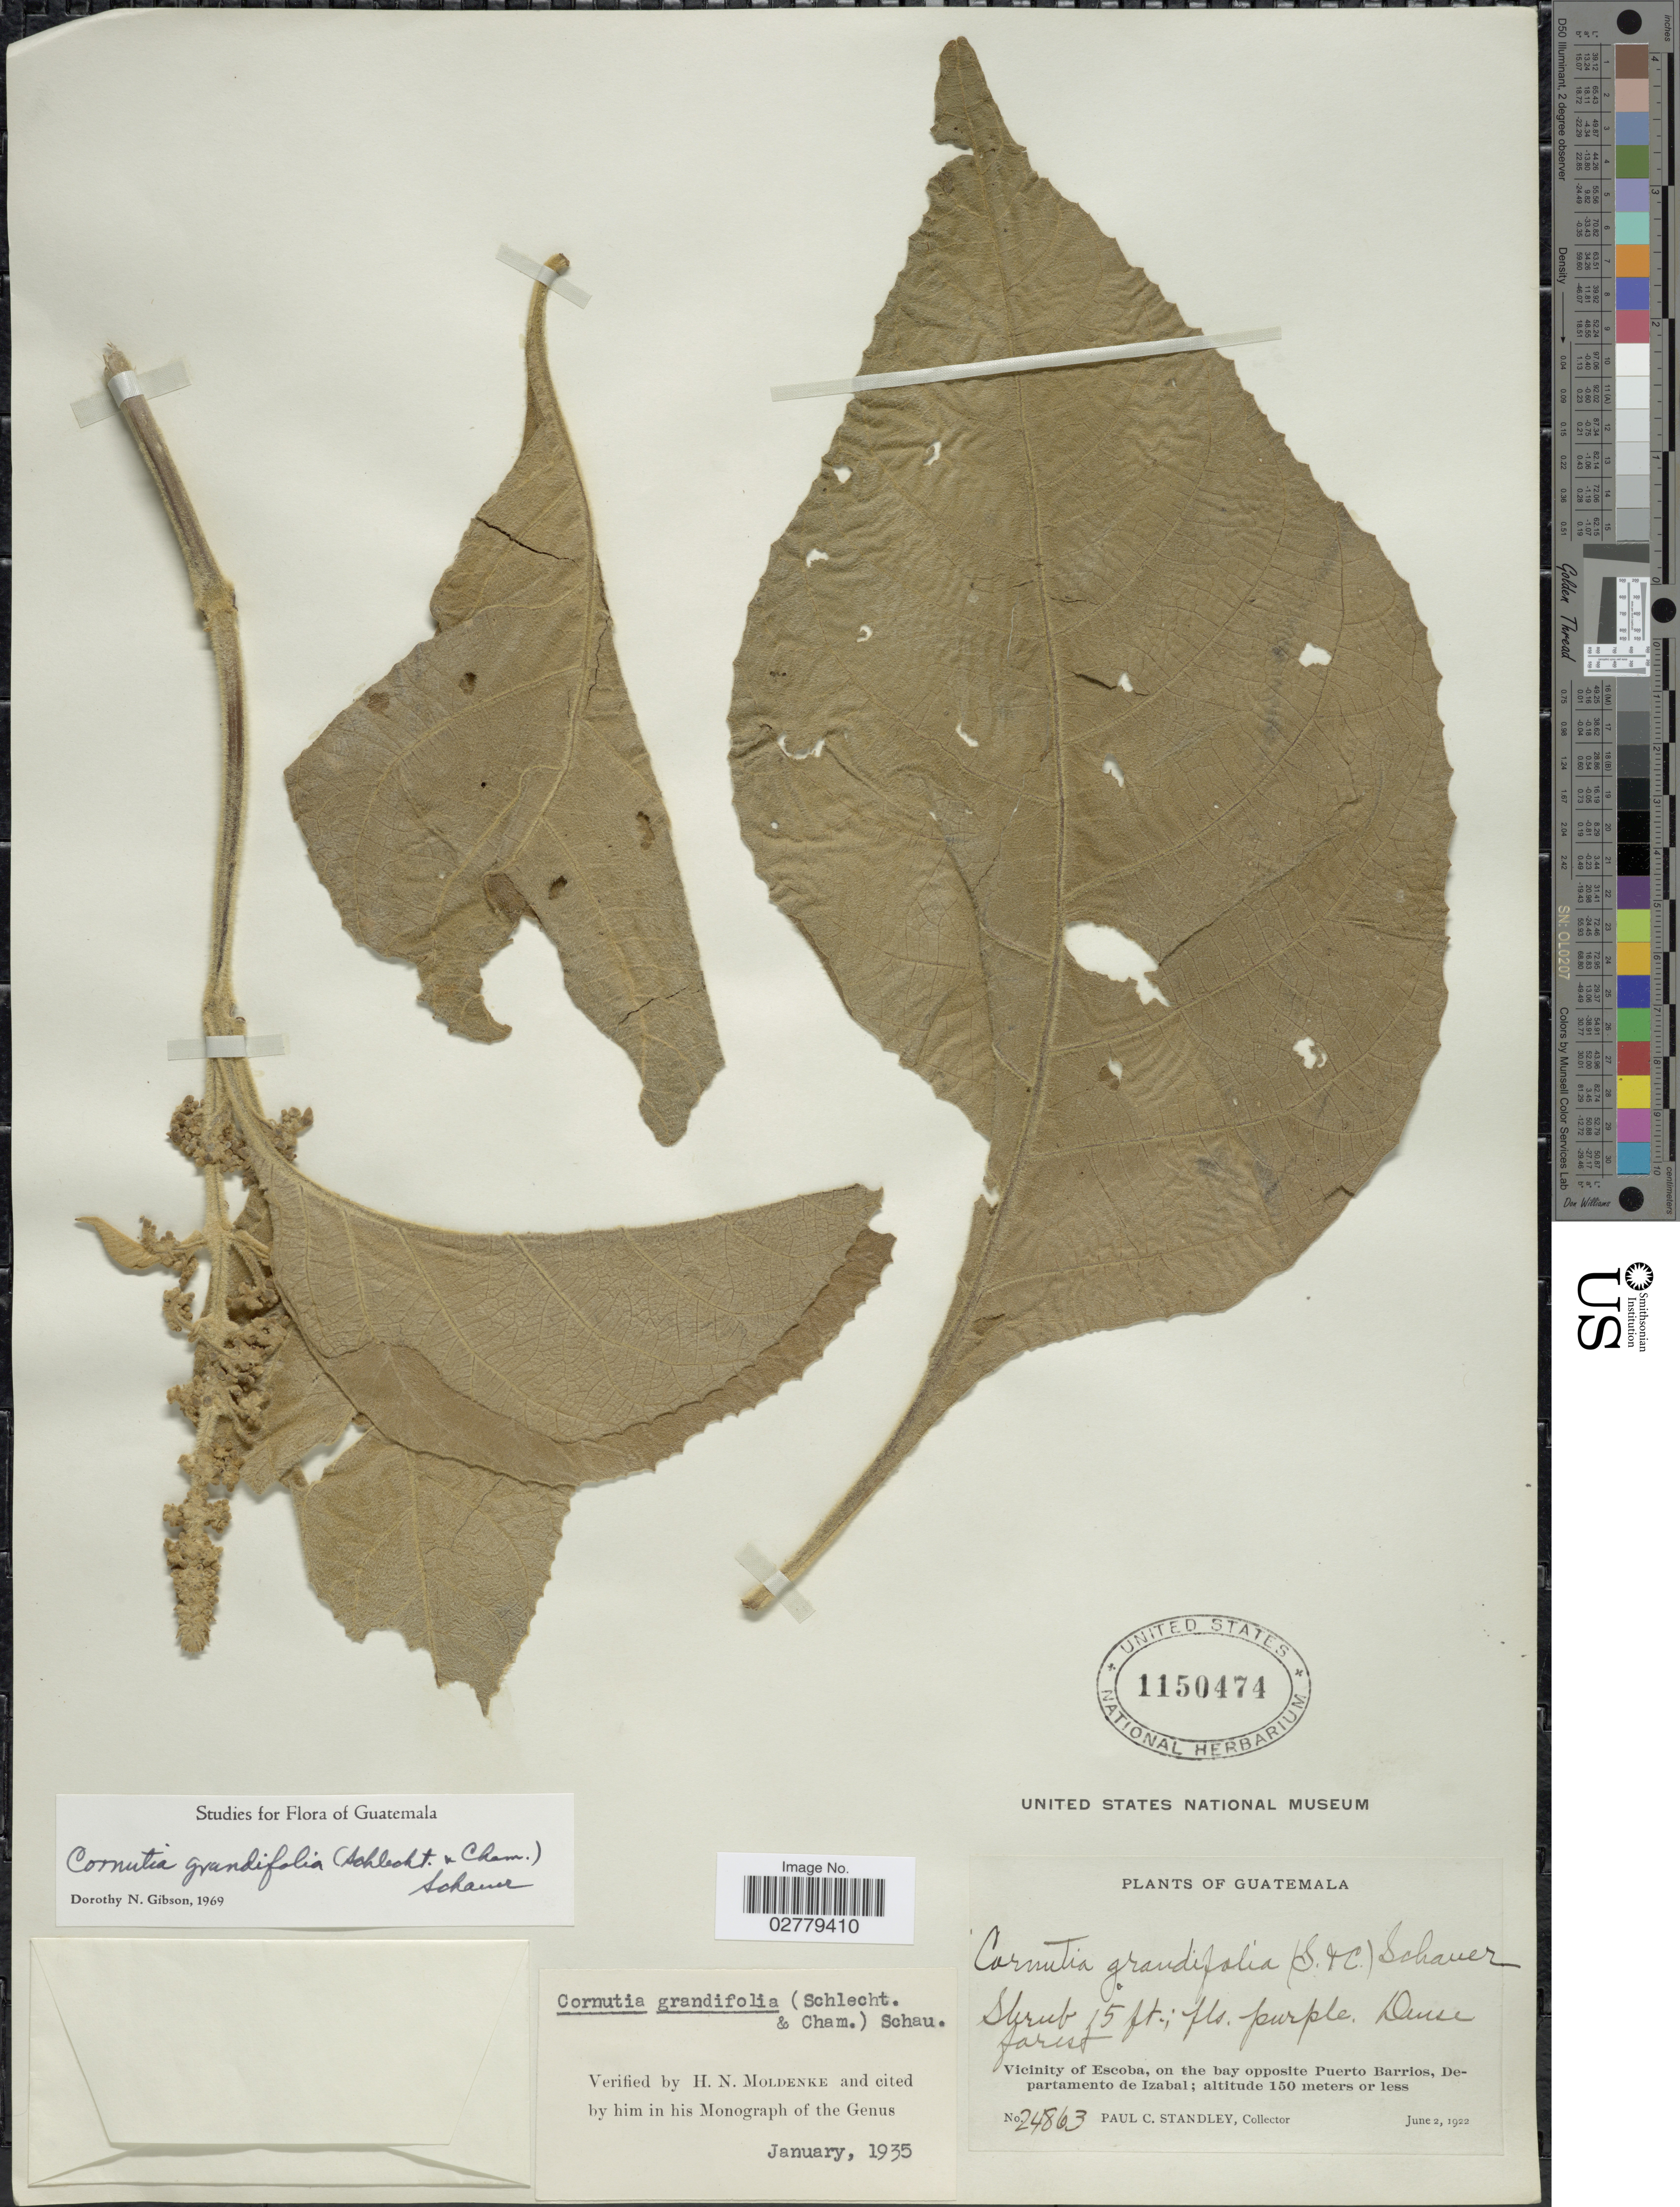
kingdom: Plantae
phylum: Tracheophyta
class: Magnoliopsida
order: Lamiales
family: Lamiaceae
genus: Cornutia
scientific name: Cornutia grandifolia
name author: (Cham. & Schltdl.) Schauer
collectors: P. C. Standley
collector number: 24863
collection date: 1922-06-02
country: Guatemala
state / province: Izabal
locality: Vicinity of Escoba, on the bay opposite Puerto Barrios, Departamento de Izabal.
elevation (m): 150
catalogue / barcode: US 1150474